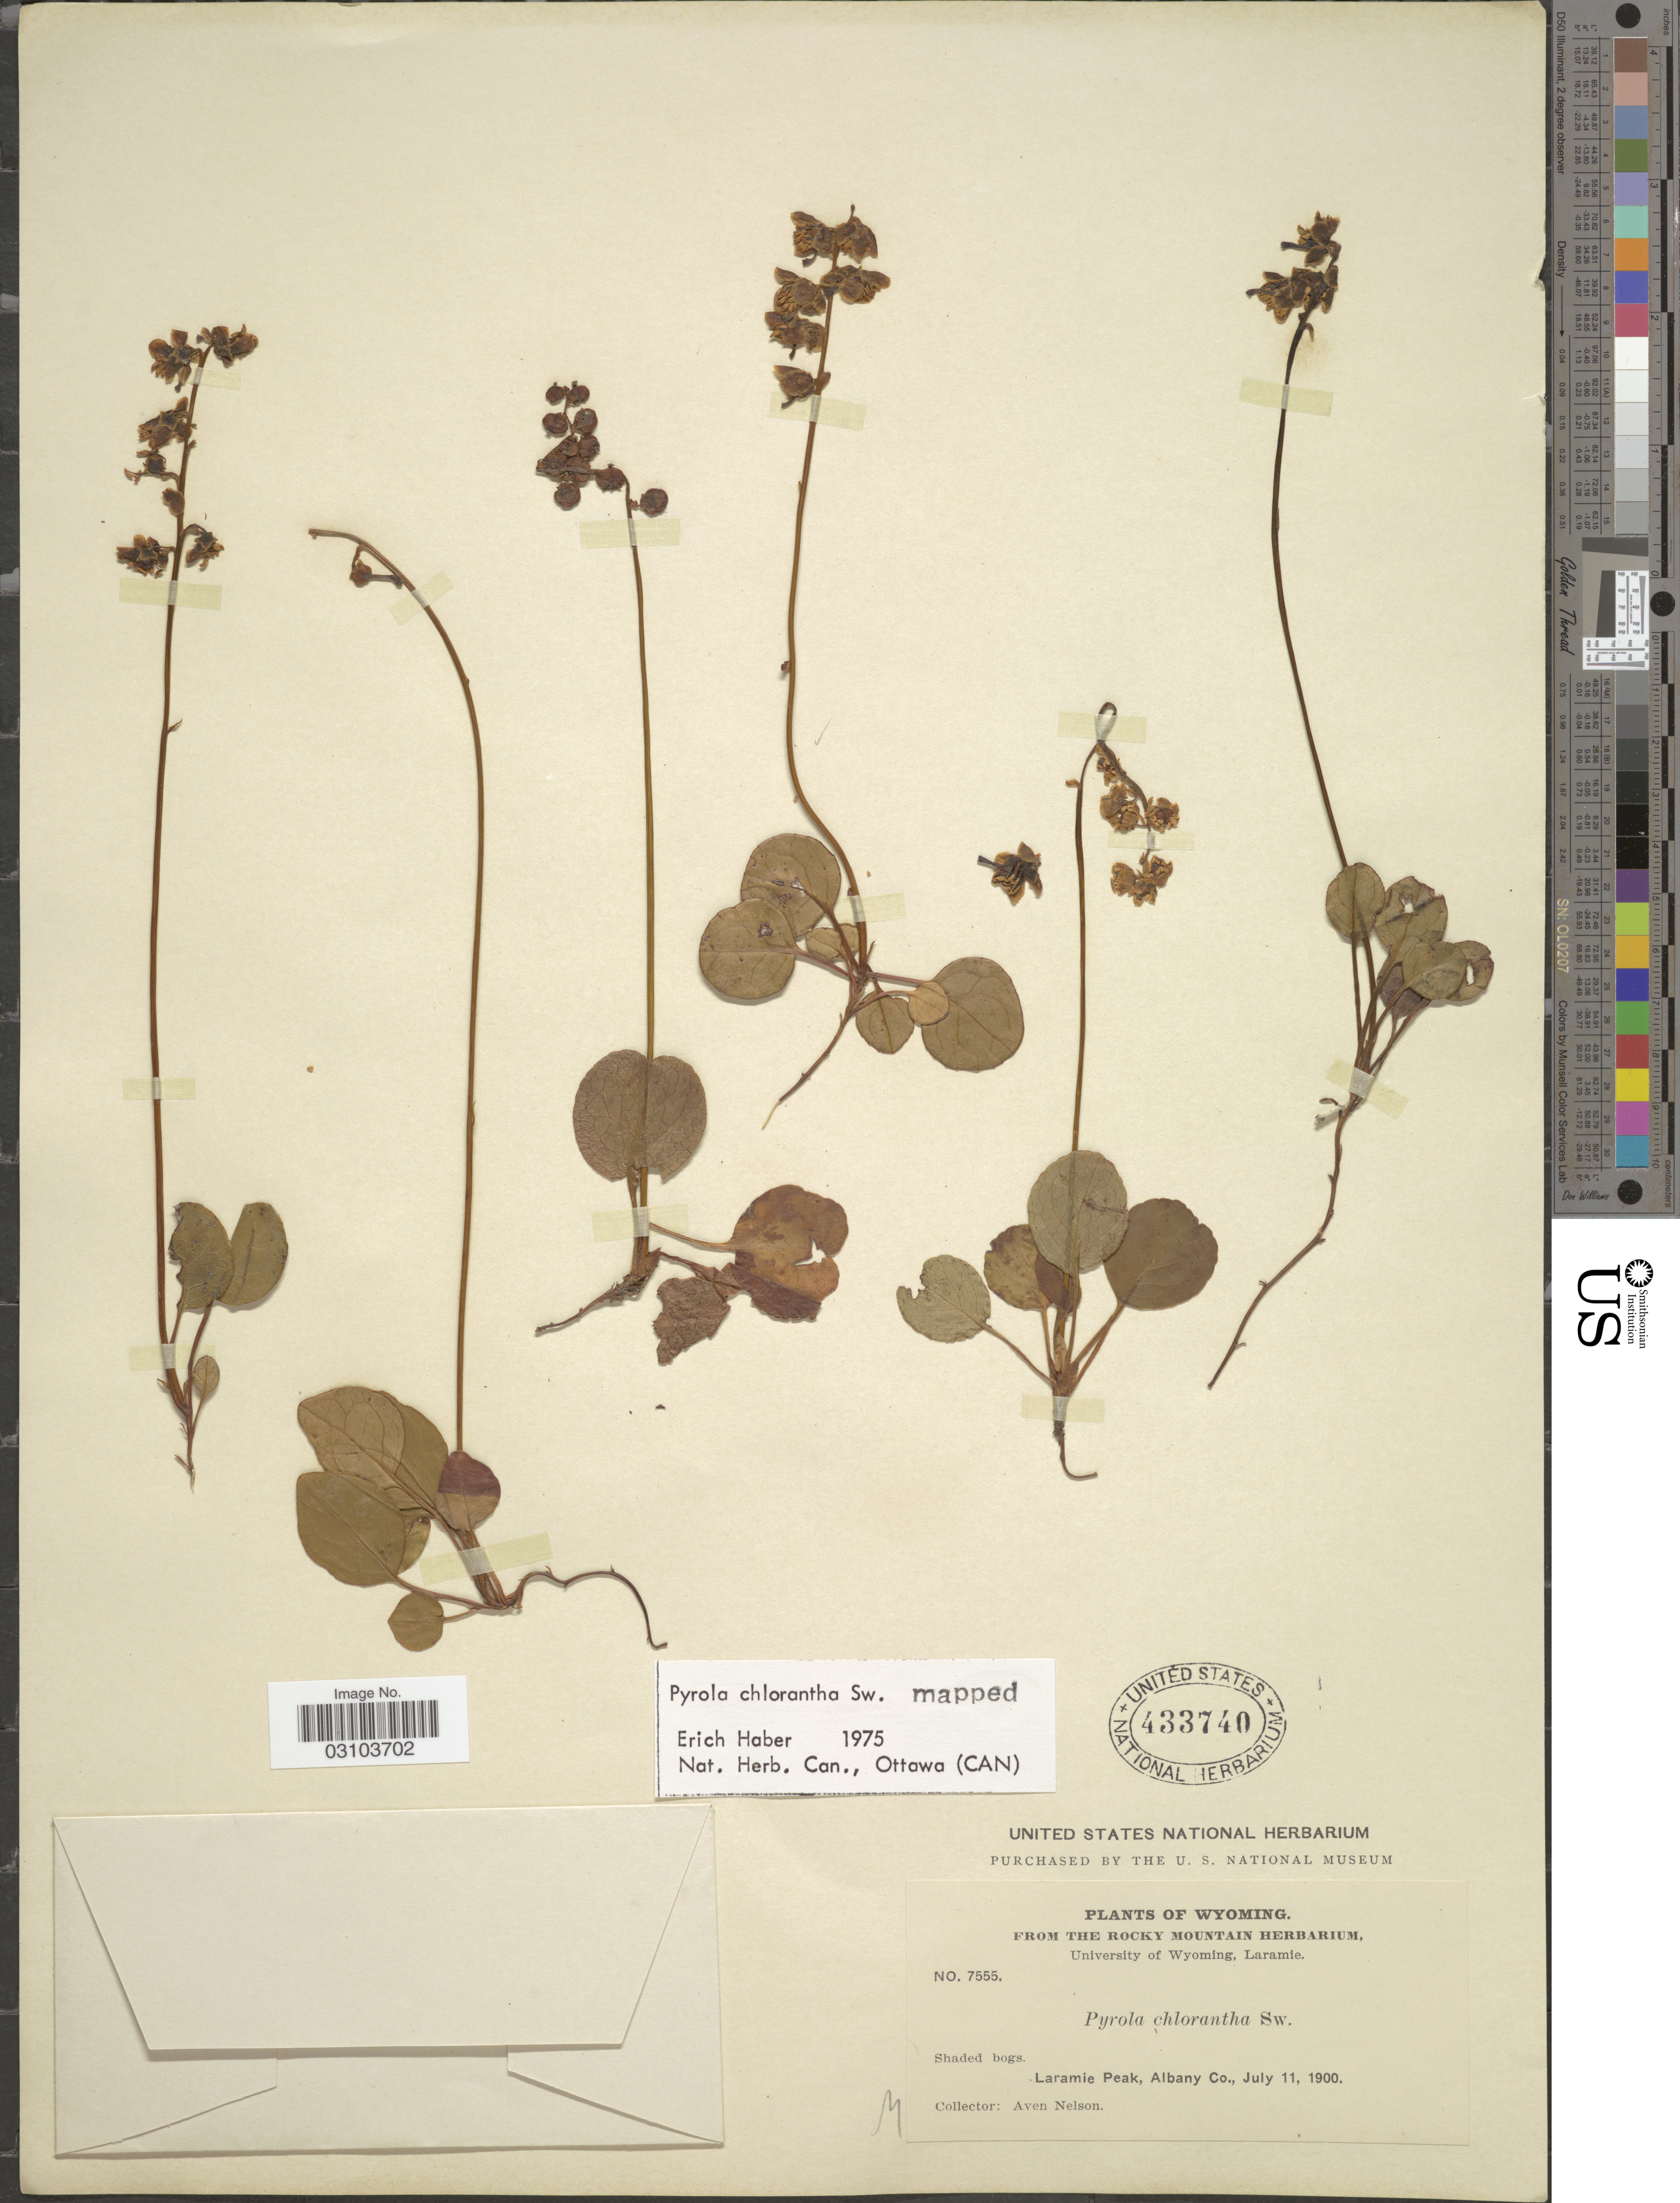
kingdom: Plantae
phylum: Tracheophyta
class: Magnoliopsida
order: Ericales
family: Ericaceae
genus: Pyrola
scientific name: Pyrola chlorantha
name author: Schweigg.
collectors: A. Nelson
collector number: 7555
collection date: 1900-07-11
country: United States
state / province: Wyoming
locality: Laramie Peak, Albany Co.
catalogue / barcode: US 433740